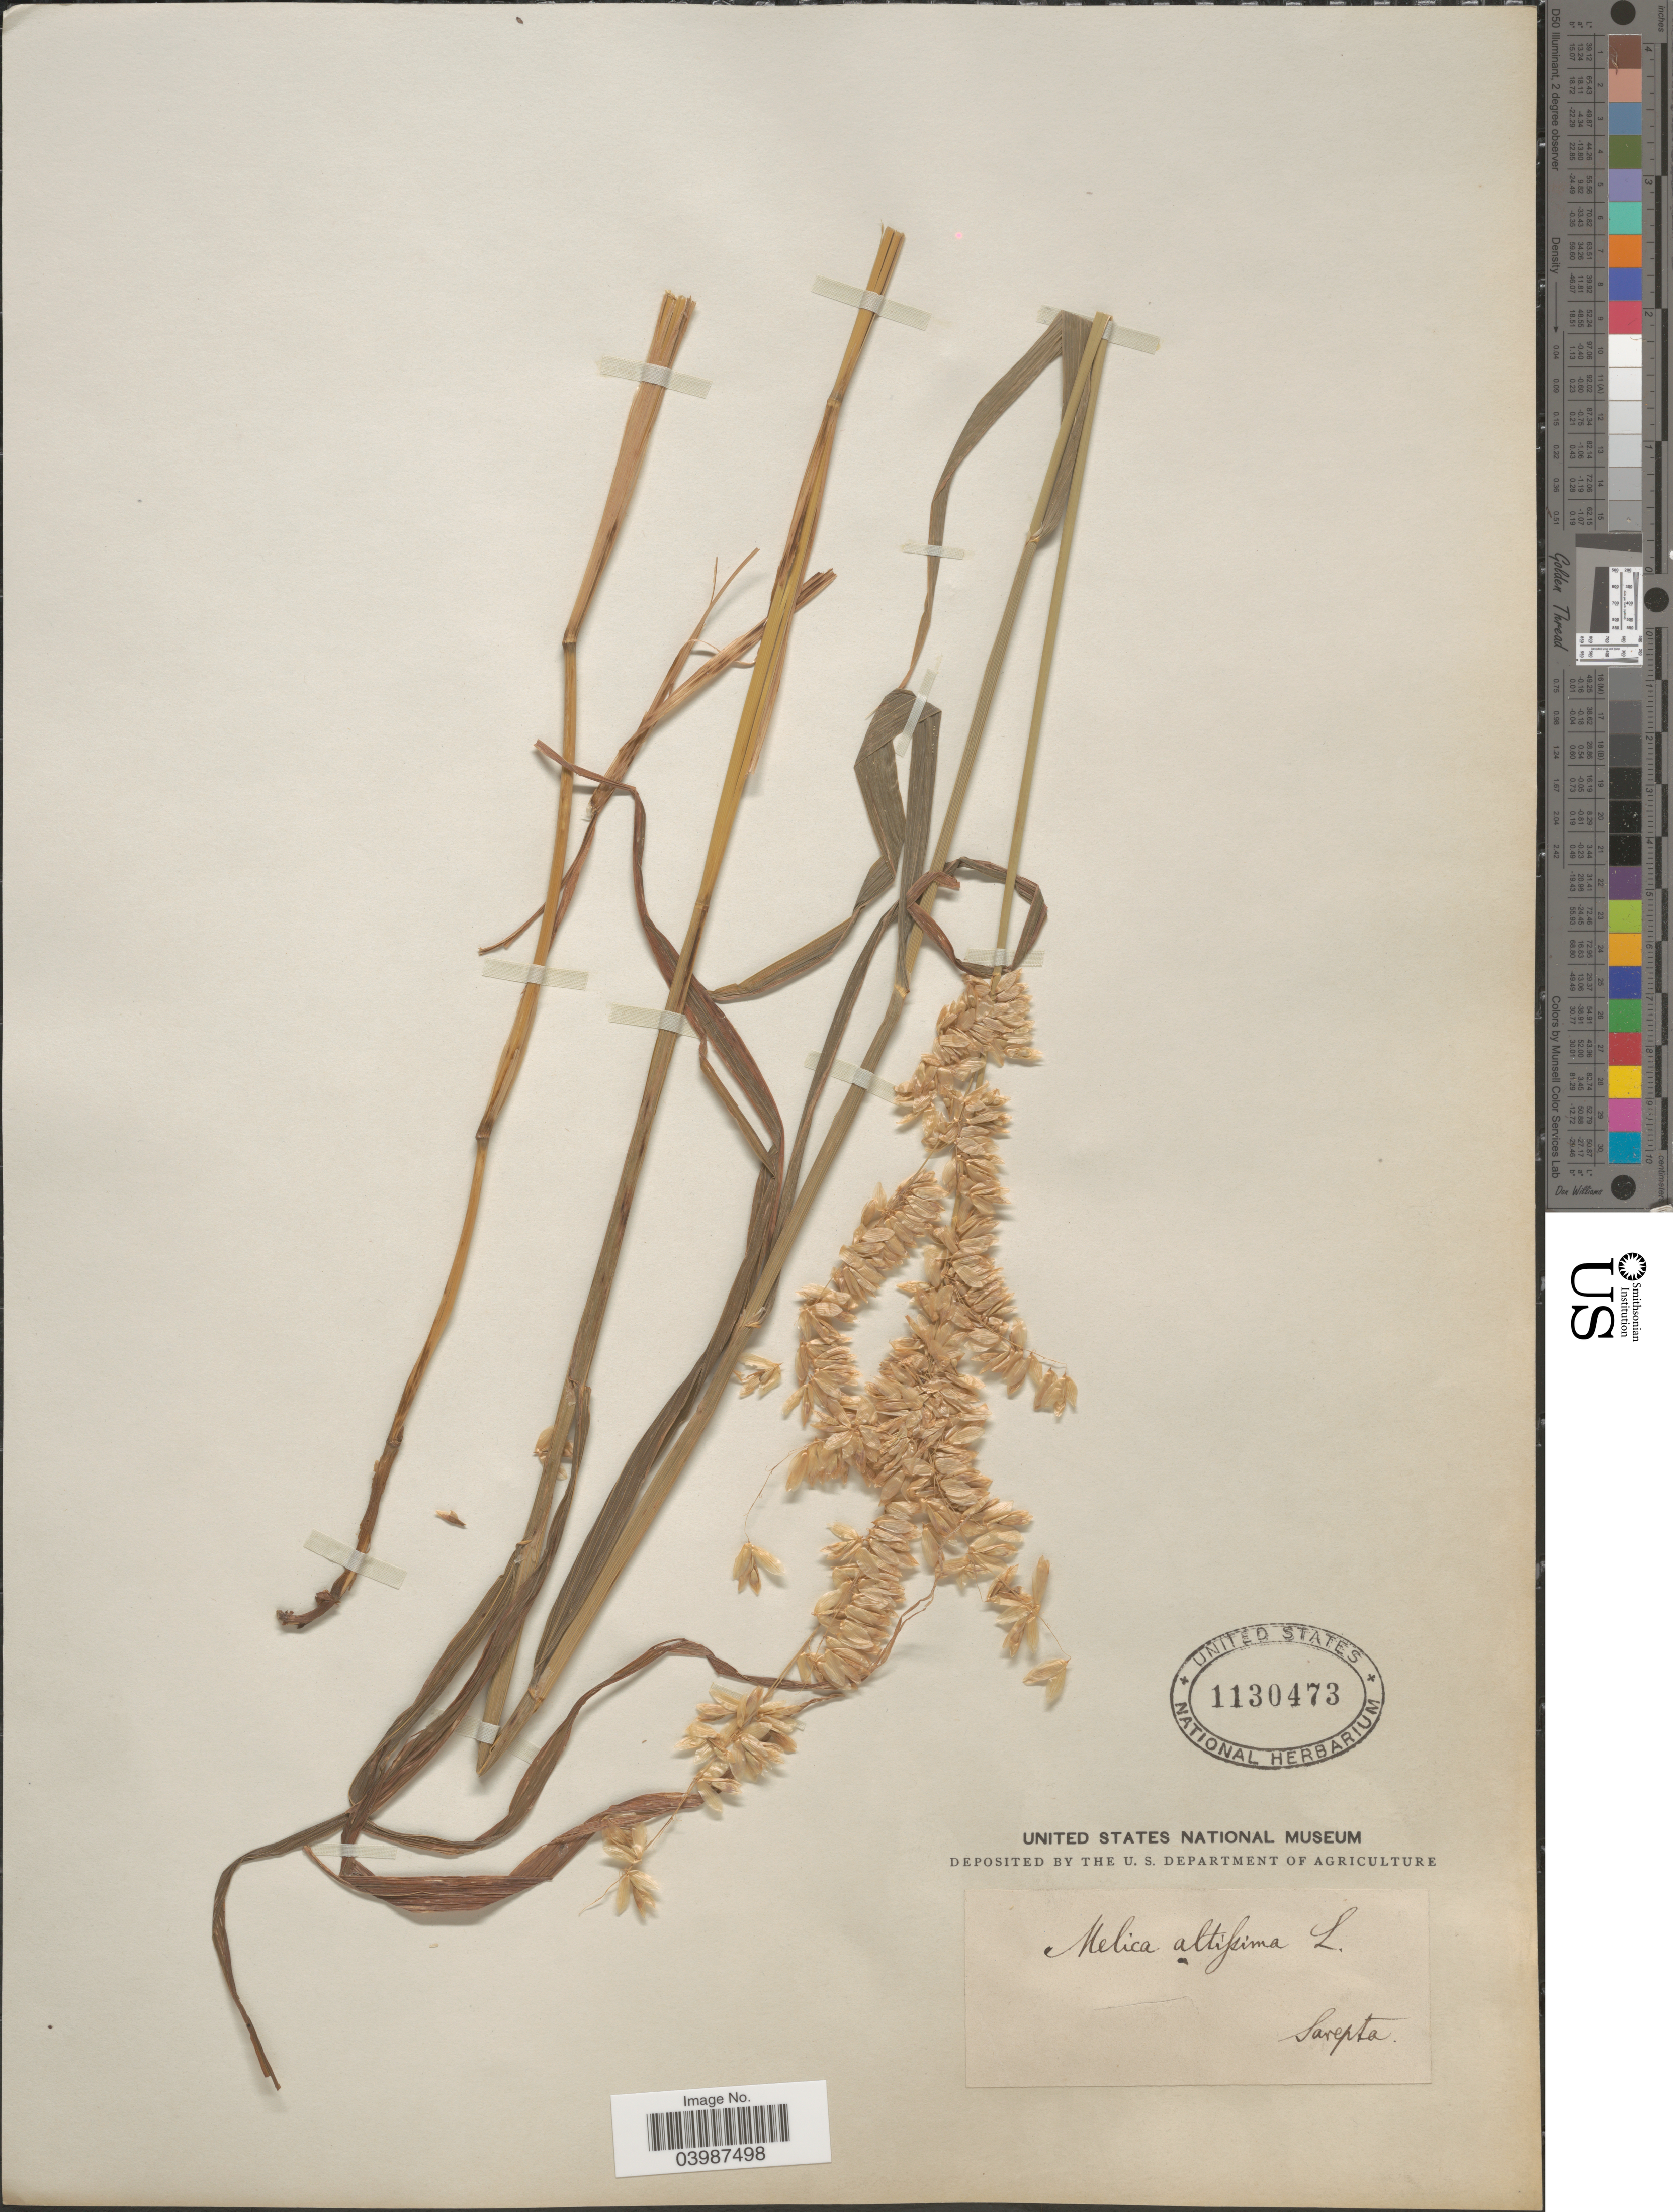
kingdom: Plantae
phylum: Tracheophyta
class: Liliopsida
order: Poales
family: Poaceae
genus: Melica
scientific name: Melica altissima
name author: L.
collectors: A. K. Becker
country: Russian Federation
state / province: Volgograd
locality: Sarepta.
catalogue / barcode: US 1130473